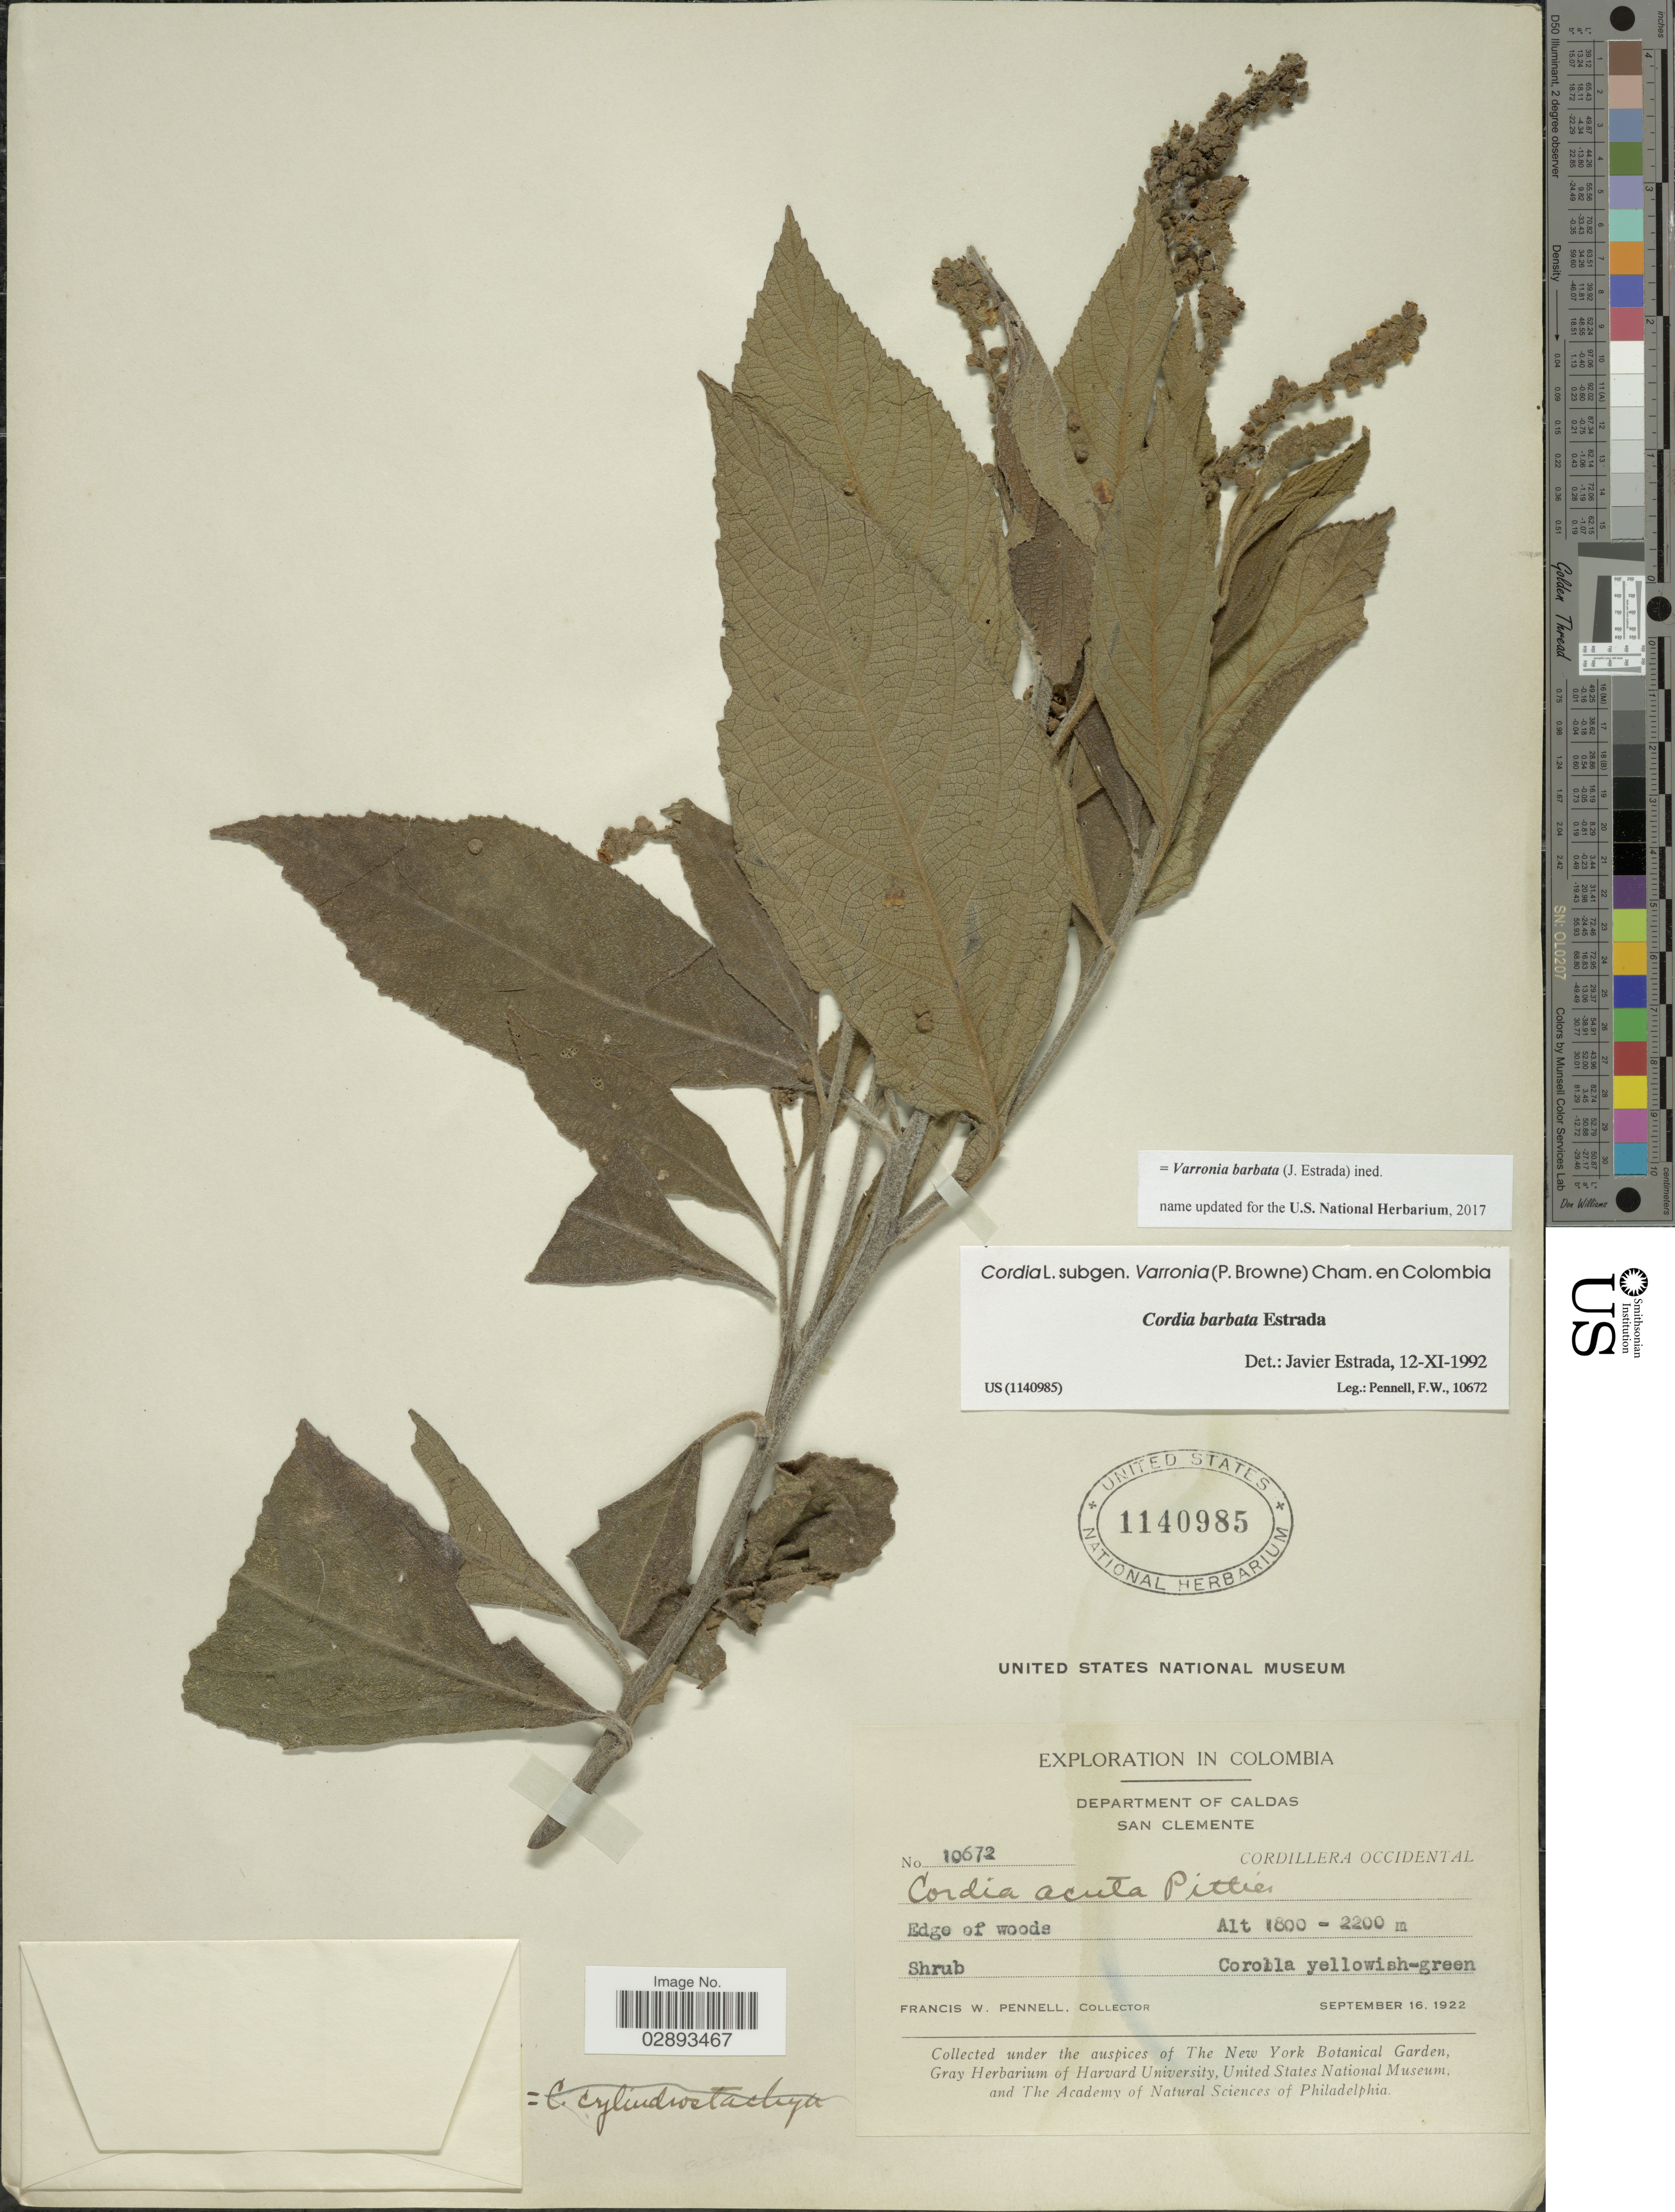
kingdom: Plantae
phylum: Tracheophyta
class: Magnoliopsida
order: Boraginales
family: Cordiaceae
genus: Varronia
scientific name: Varronia barbata (J. Estrada) comb. nov. ined.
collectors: F. W. Pennell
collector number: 10672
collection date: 1922-09-16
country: Colombia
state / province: Caldas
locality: Department of Caldas, San Clemente, Cordillera Occidental.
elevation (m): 1800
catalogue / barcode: US 1140985